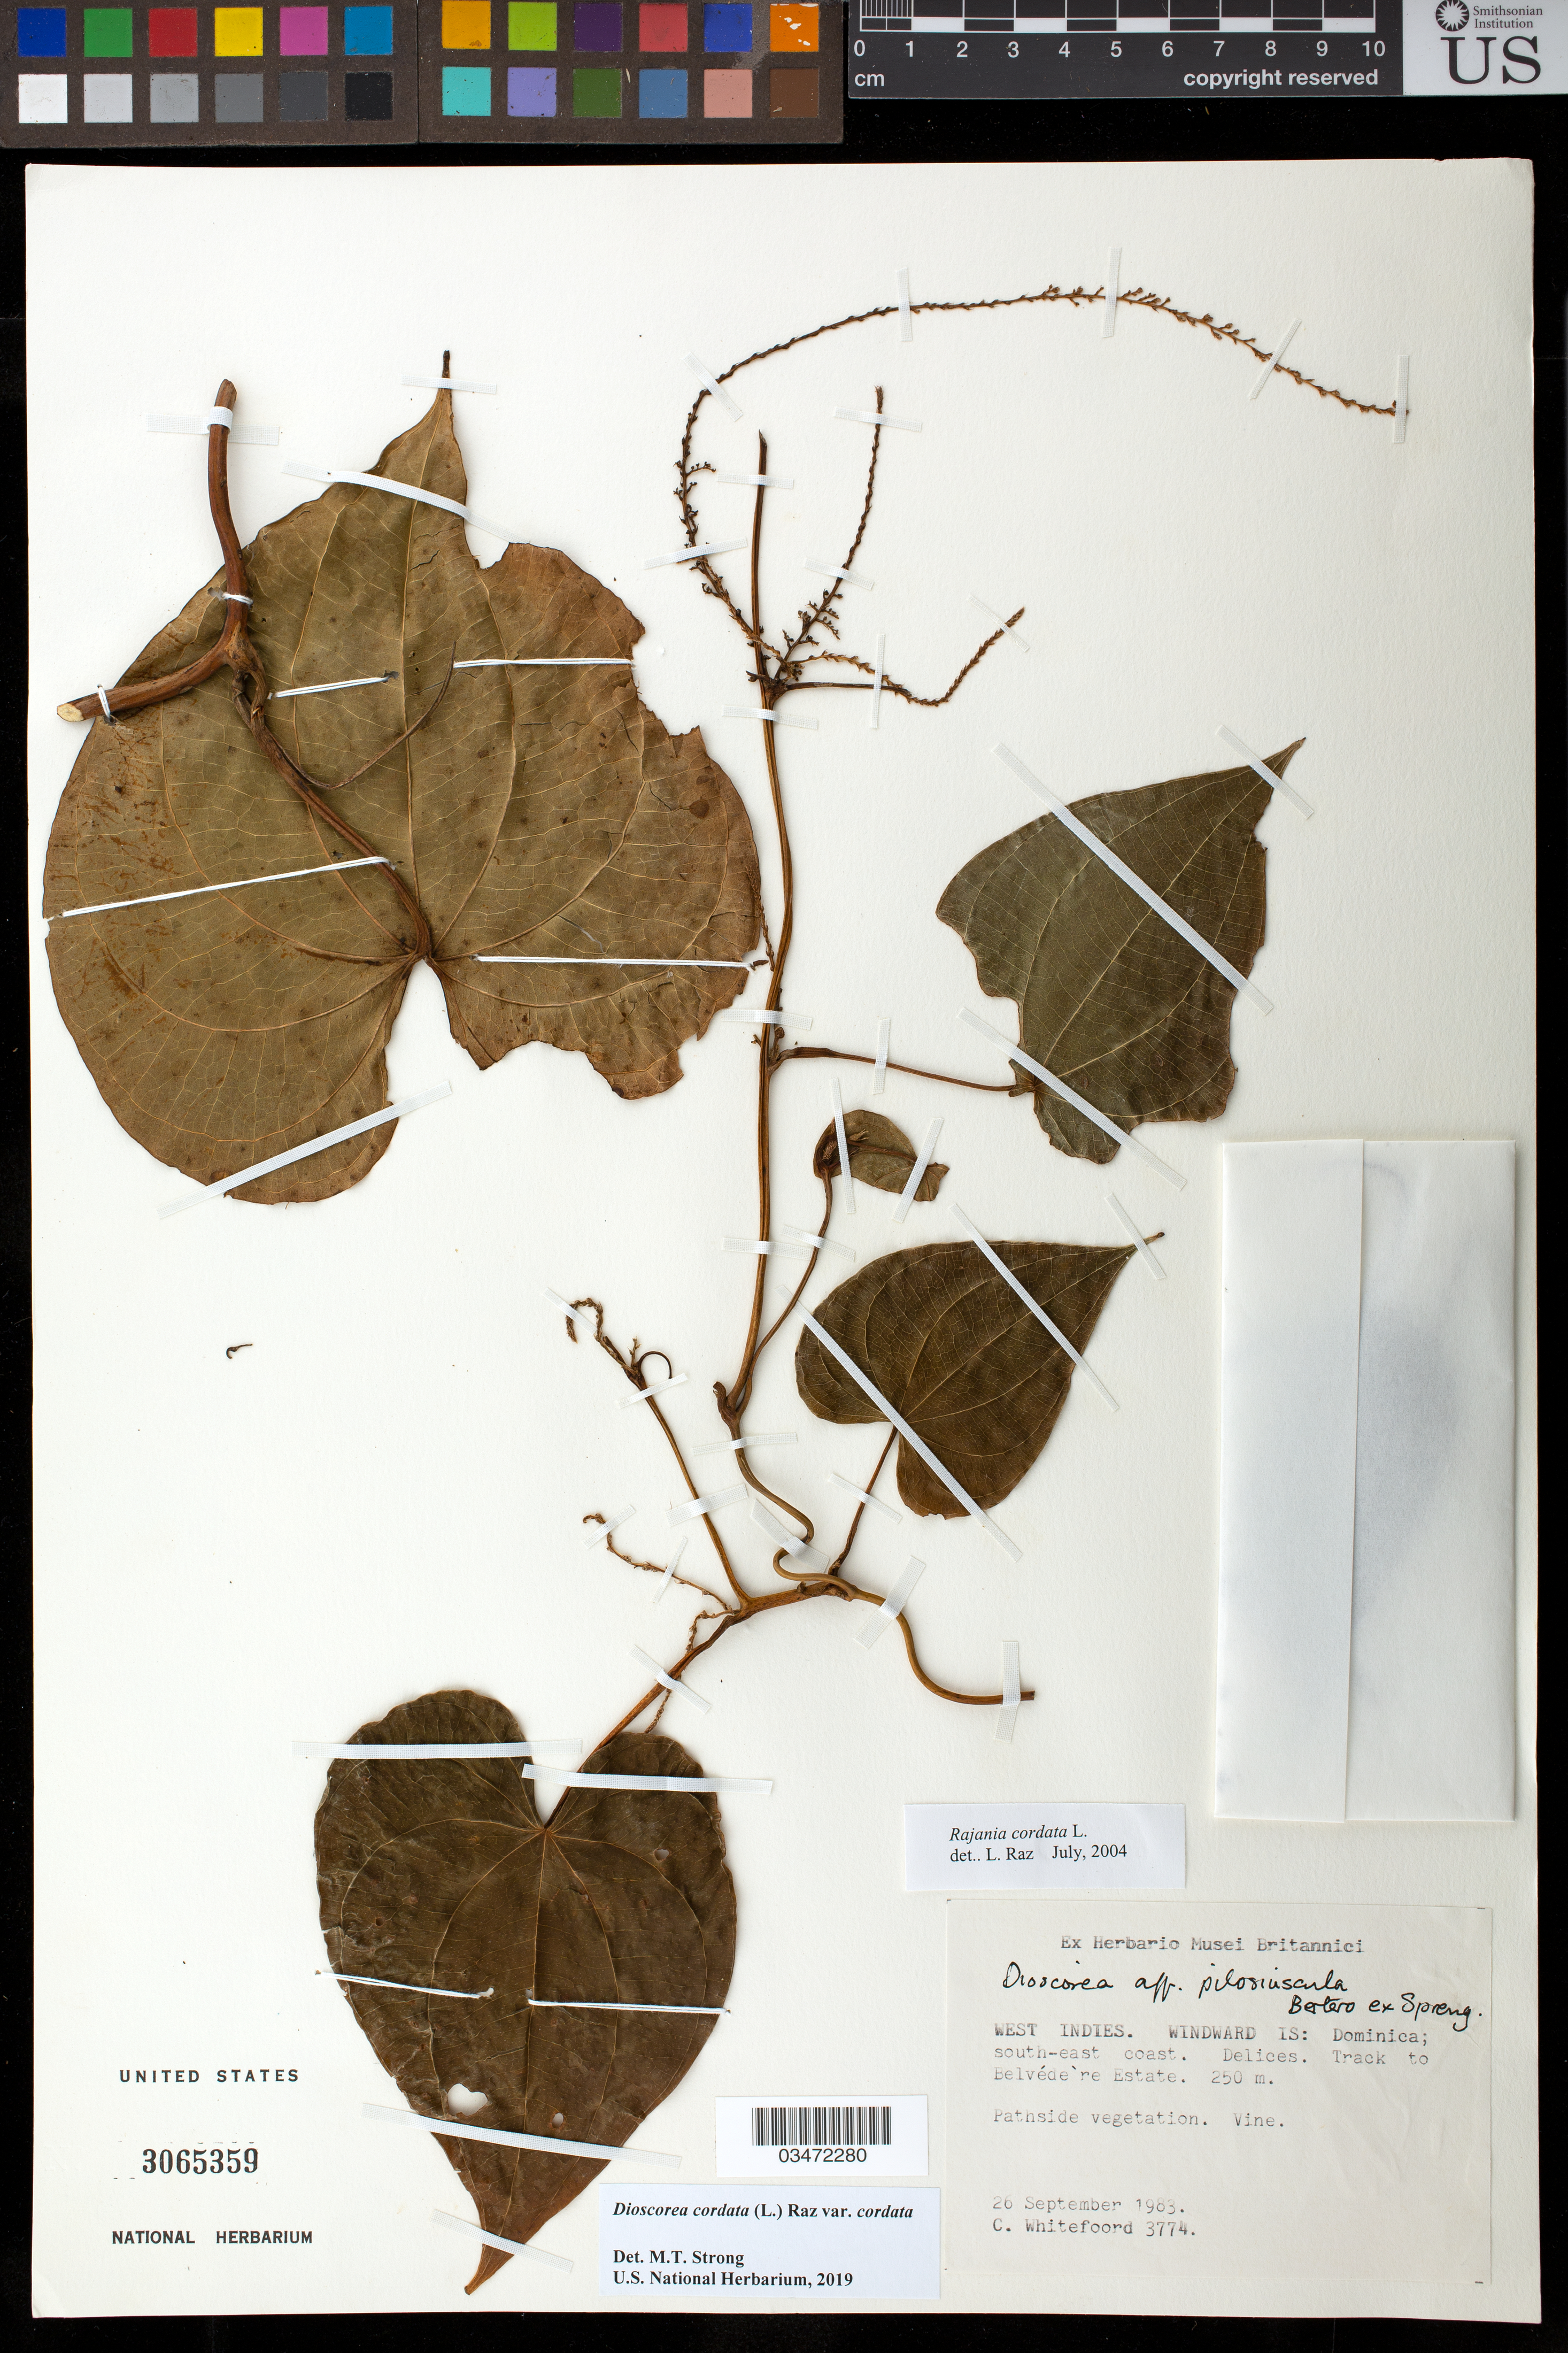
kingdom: Plantae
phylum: Tracheophyta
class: Liliopsida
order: Dioscoreales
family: Dioscoreaceae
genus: Dioscorea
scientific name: Dioscorea cordata var. cordata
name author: (L.) Raz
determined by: Strong, M. T., (US), Smithsonian Institution - National Museum of Natural History (UNITED STATES)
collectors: C. Whitefoord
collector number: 3774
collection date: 1983-09-26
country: Dominica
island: Dominica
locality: Delices. Track to Belvédere Estate. Southeast coast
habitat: Pathside vegetation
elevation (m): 250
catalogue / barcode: US 3065359